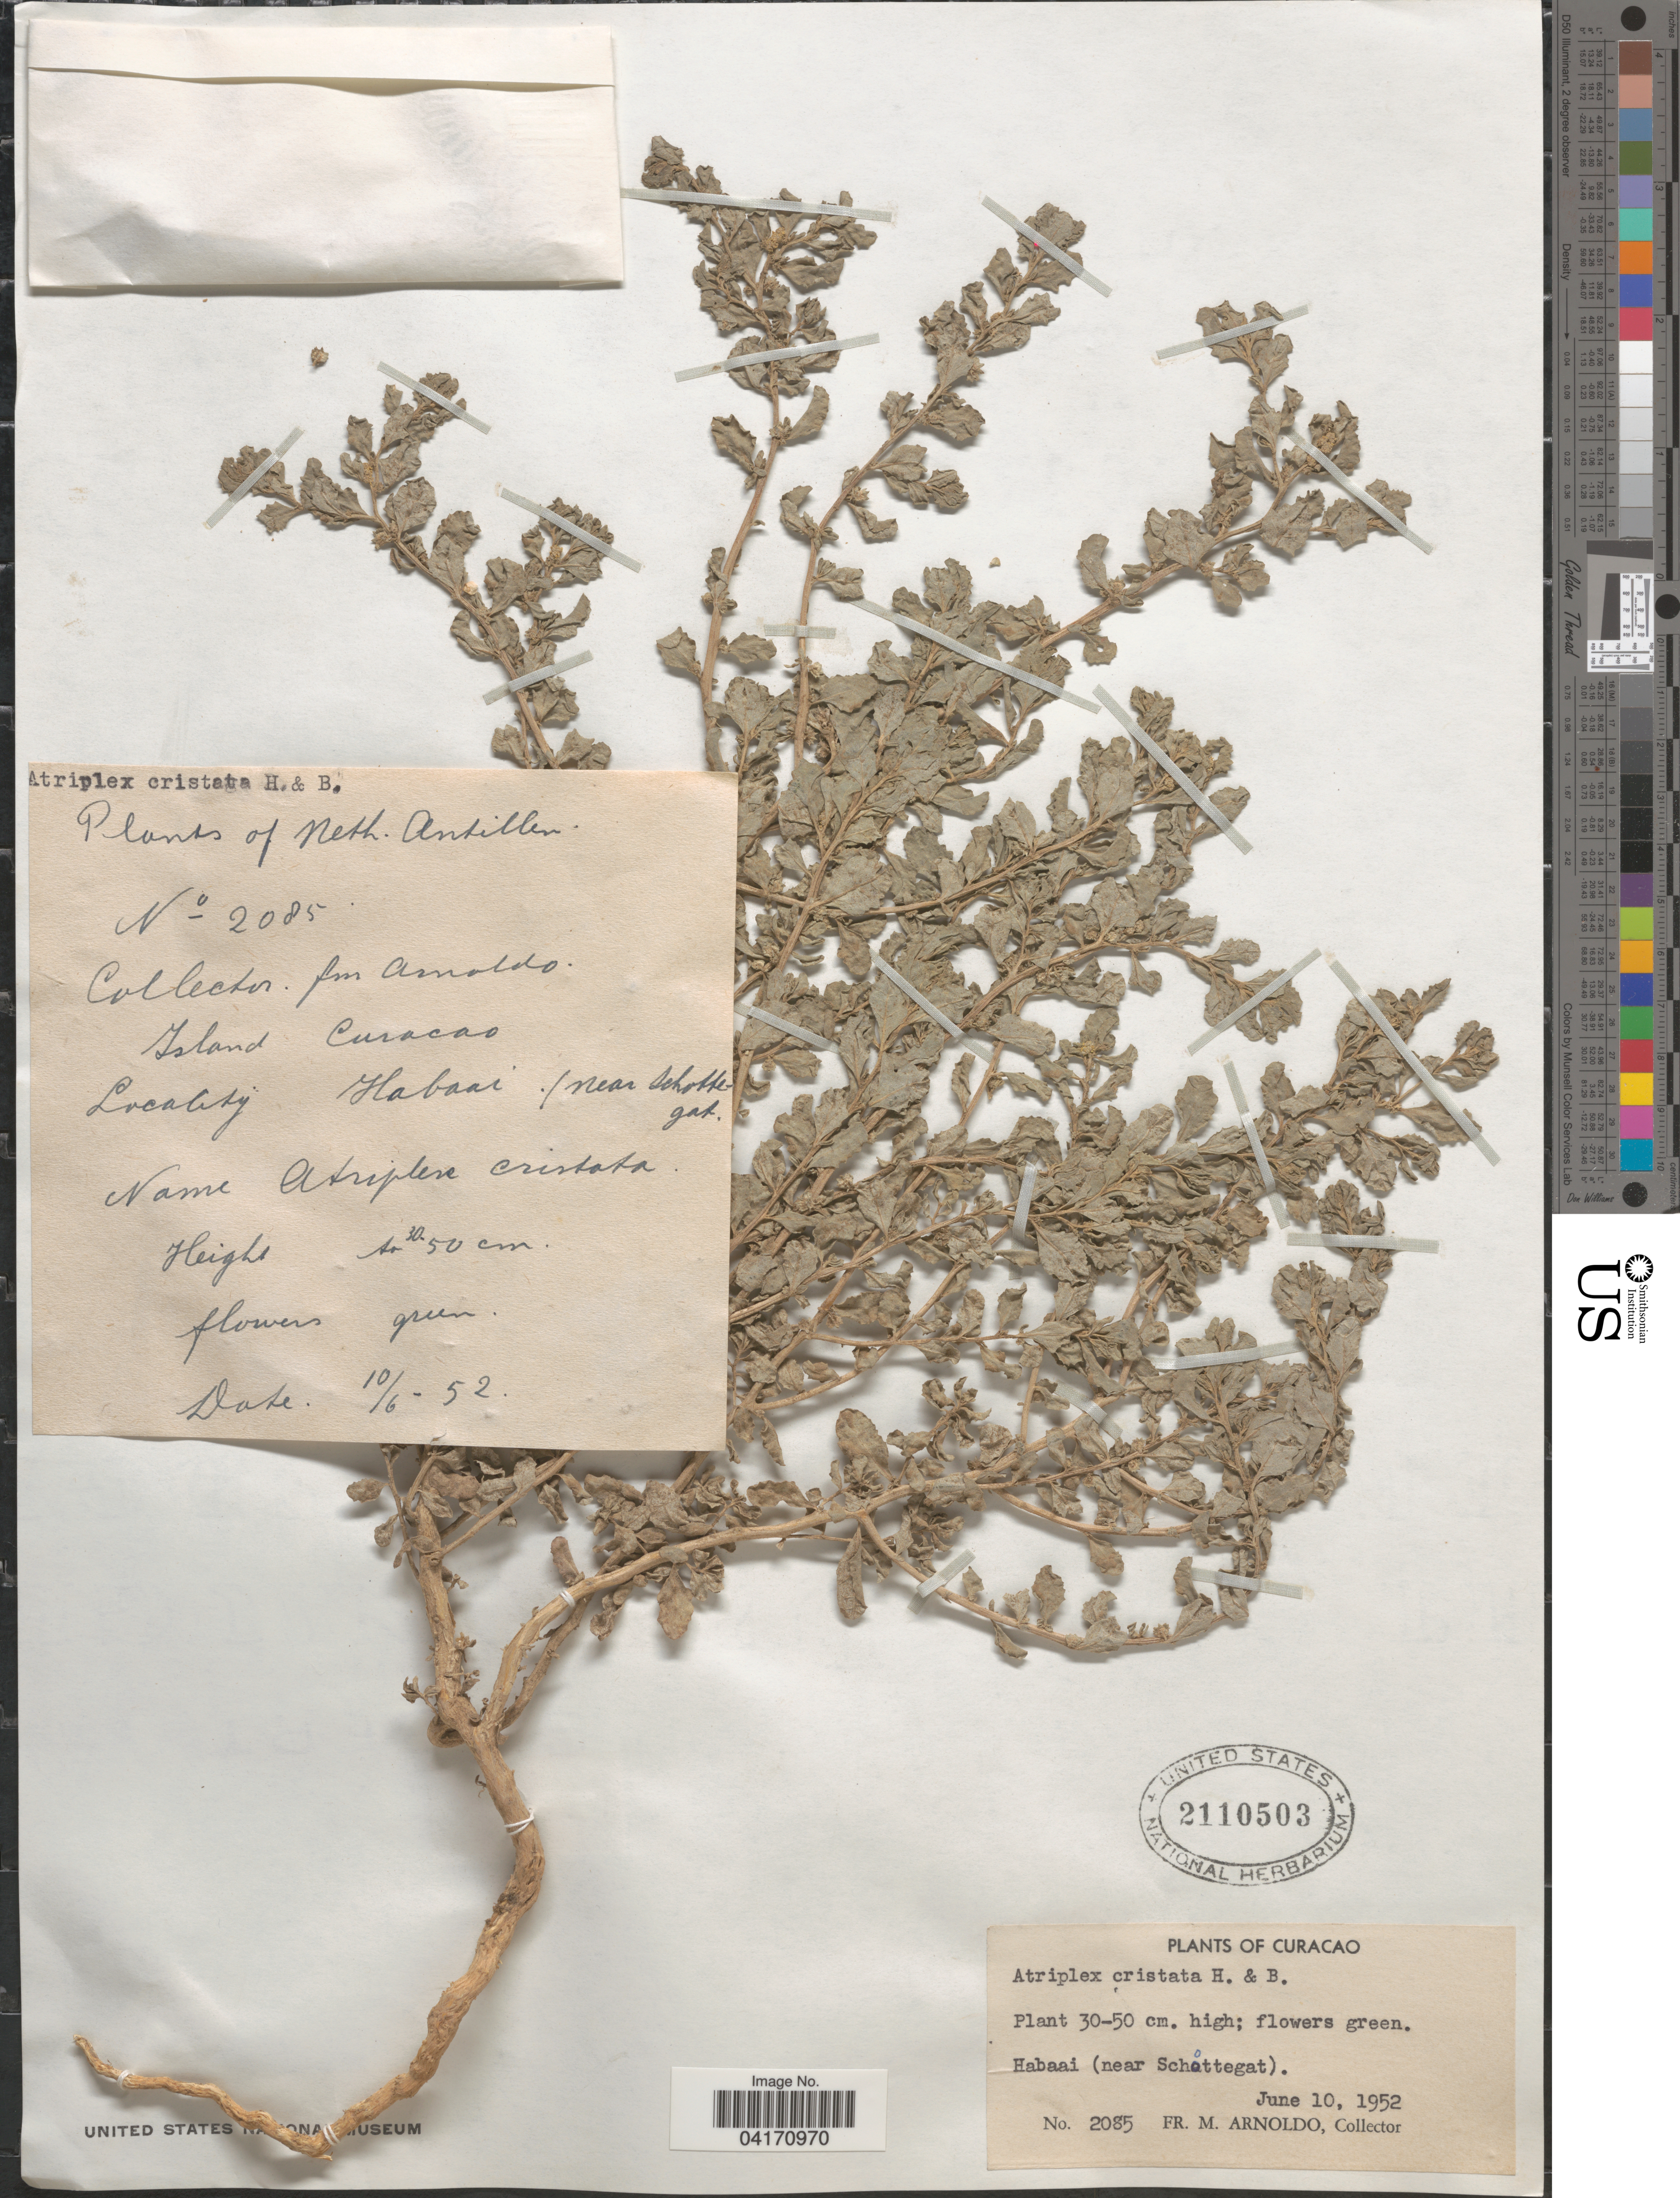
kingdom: Plantae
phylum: Tracheophyta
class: Magnoliopsida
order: Caryophyllales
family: Amaranthaceae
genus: Atriplex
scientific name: Atriplex cristata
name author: Humb. & Bonpl. ex Willd.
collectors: N. Arnoldo-Broeders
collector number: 2085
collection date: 1952-06-10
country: Curaçao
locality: Habaai (near Schottegat). Neth. Antillen.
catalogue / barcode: US 2110503